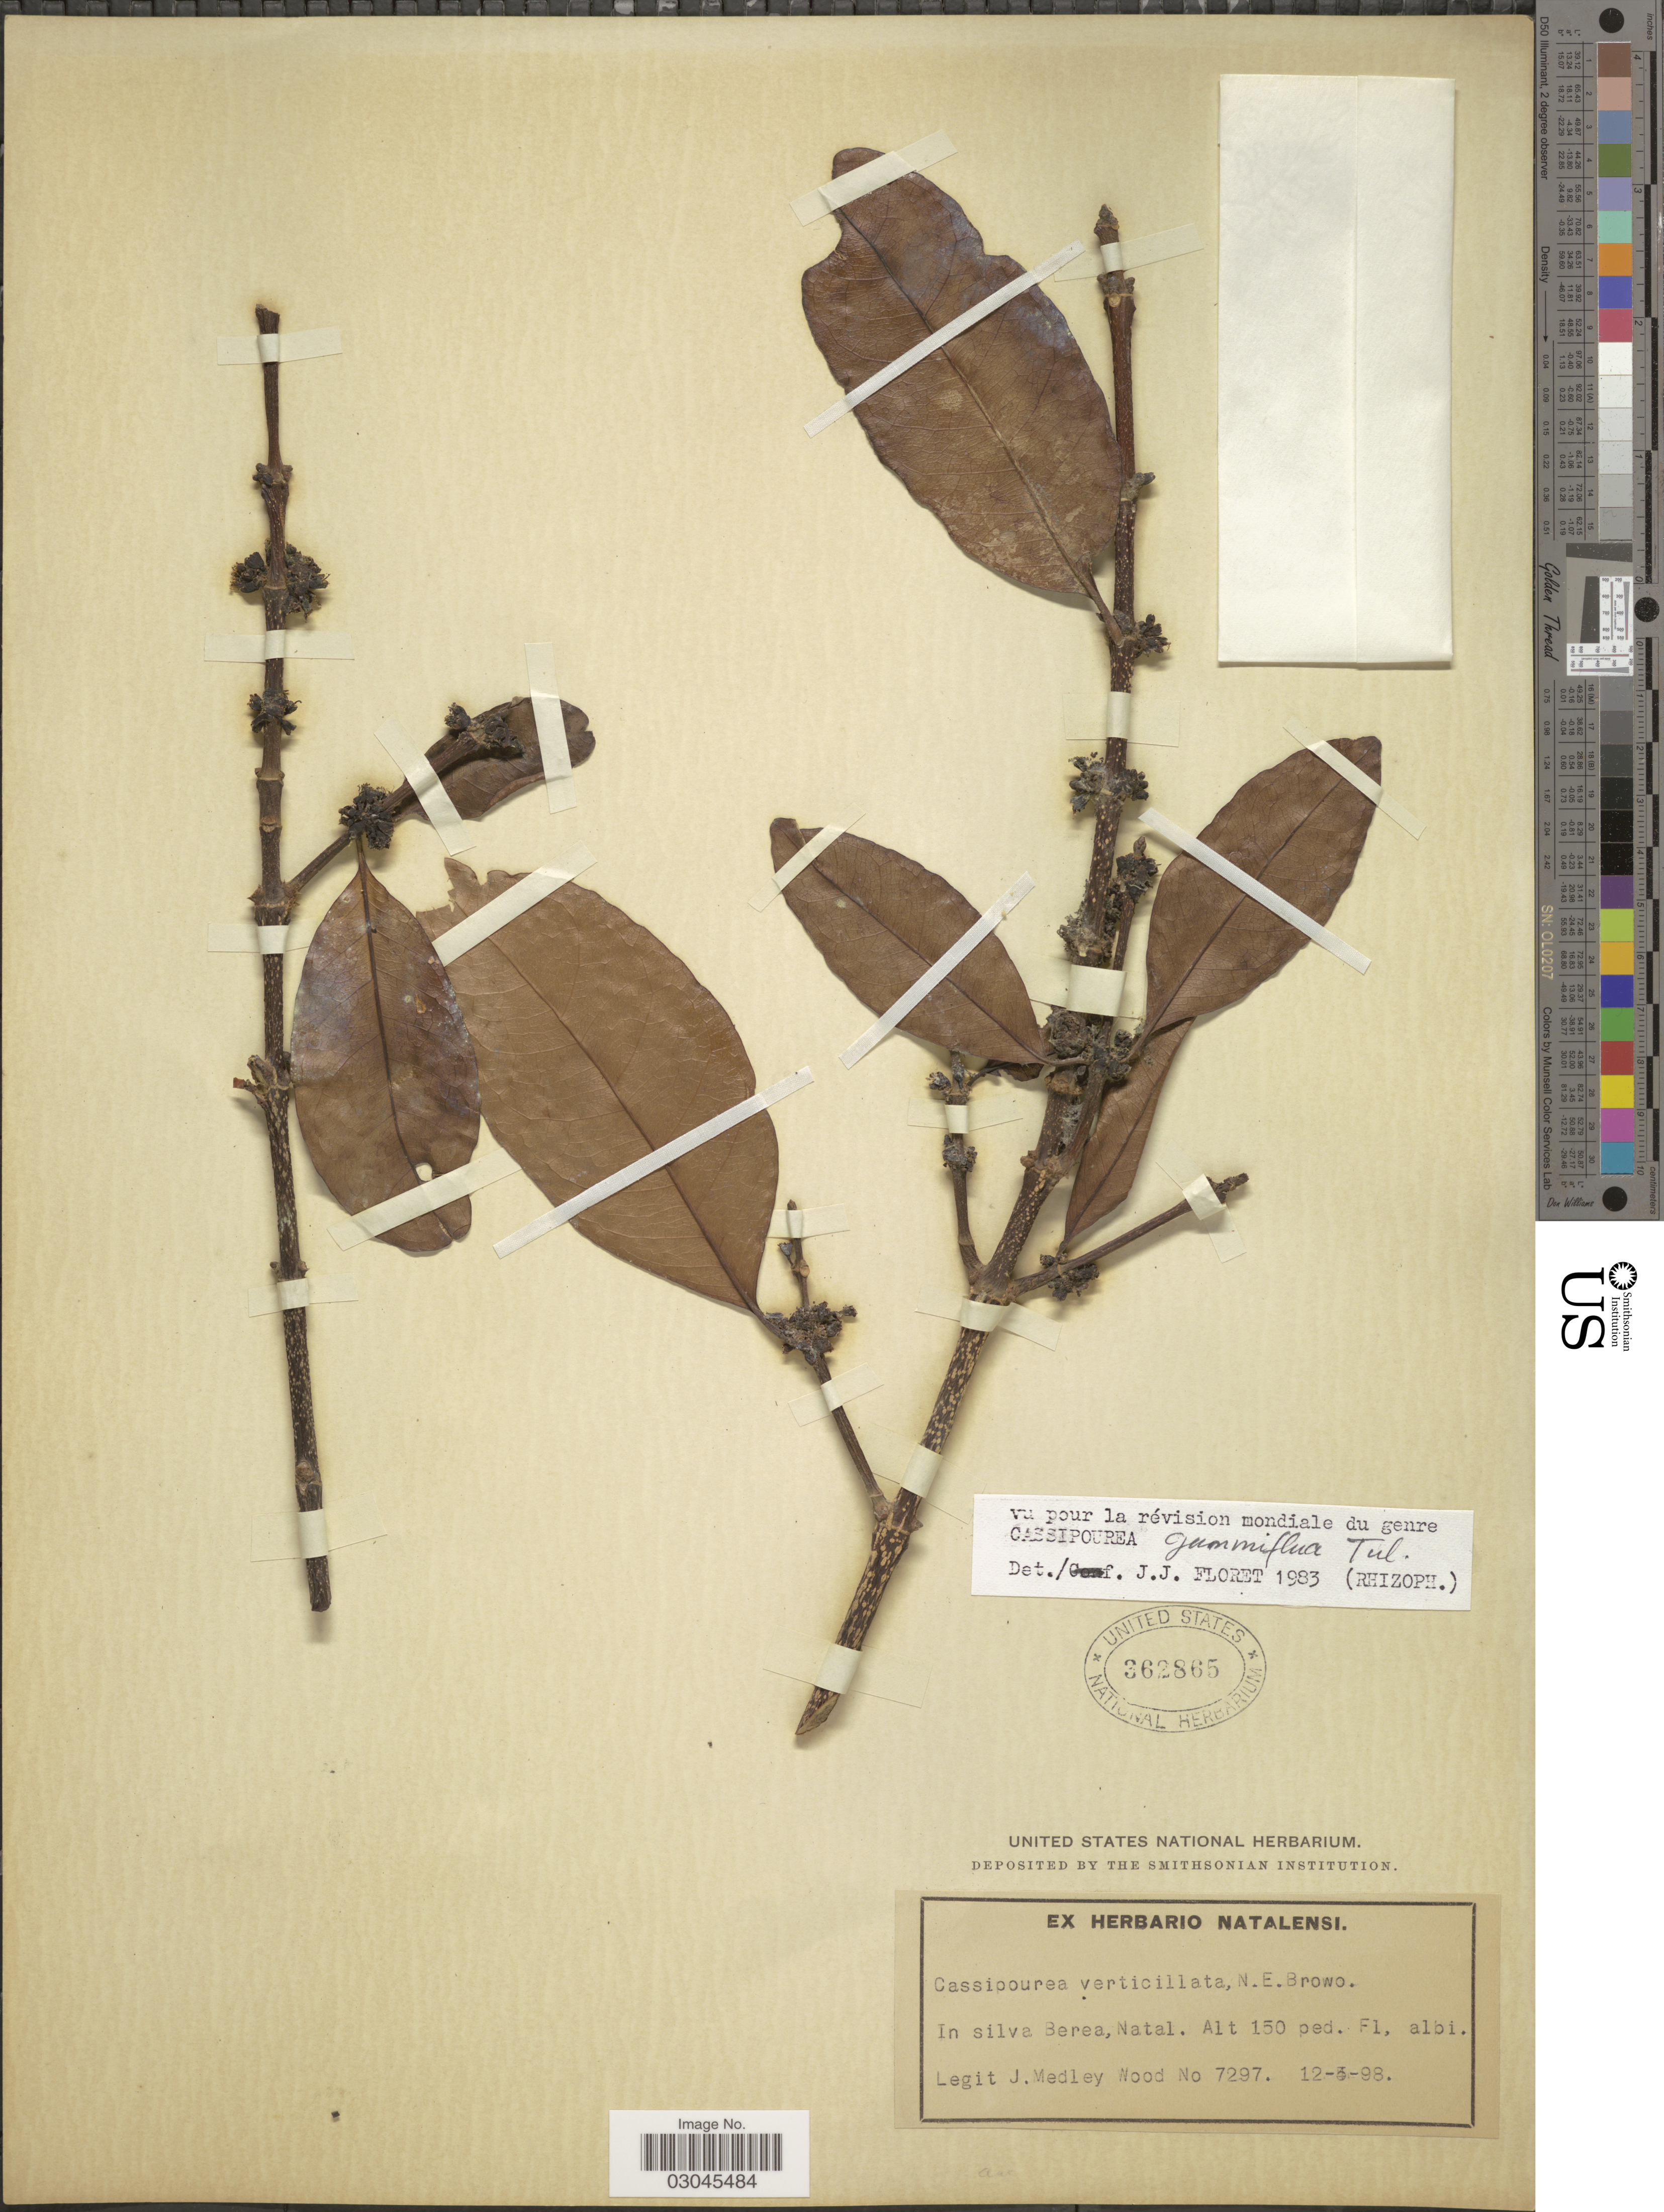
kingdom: Plantae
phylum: Tracheophyta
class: Magnoliopsida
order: Malpighiales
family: Rhizophoraceae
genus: Cassipourea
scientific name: Cassipourea gummiflua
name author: Tul.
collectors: J. Medley Wood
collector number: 7297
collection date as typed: Transcribed d/m/y: 12/3/98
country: South Africa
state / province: KwaZulu-Natal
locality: In silva Berea, Natal.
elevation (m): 46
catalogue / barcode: US 362865